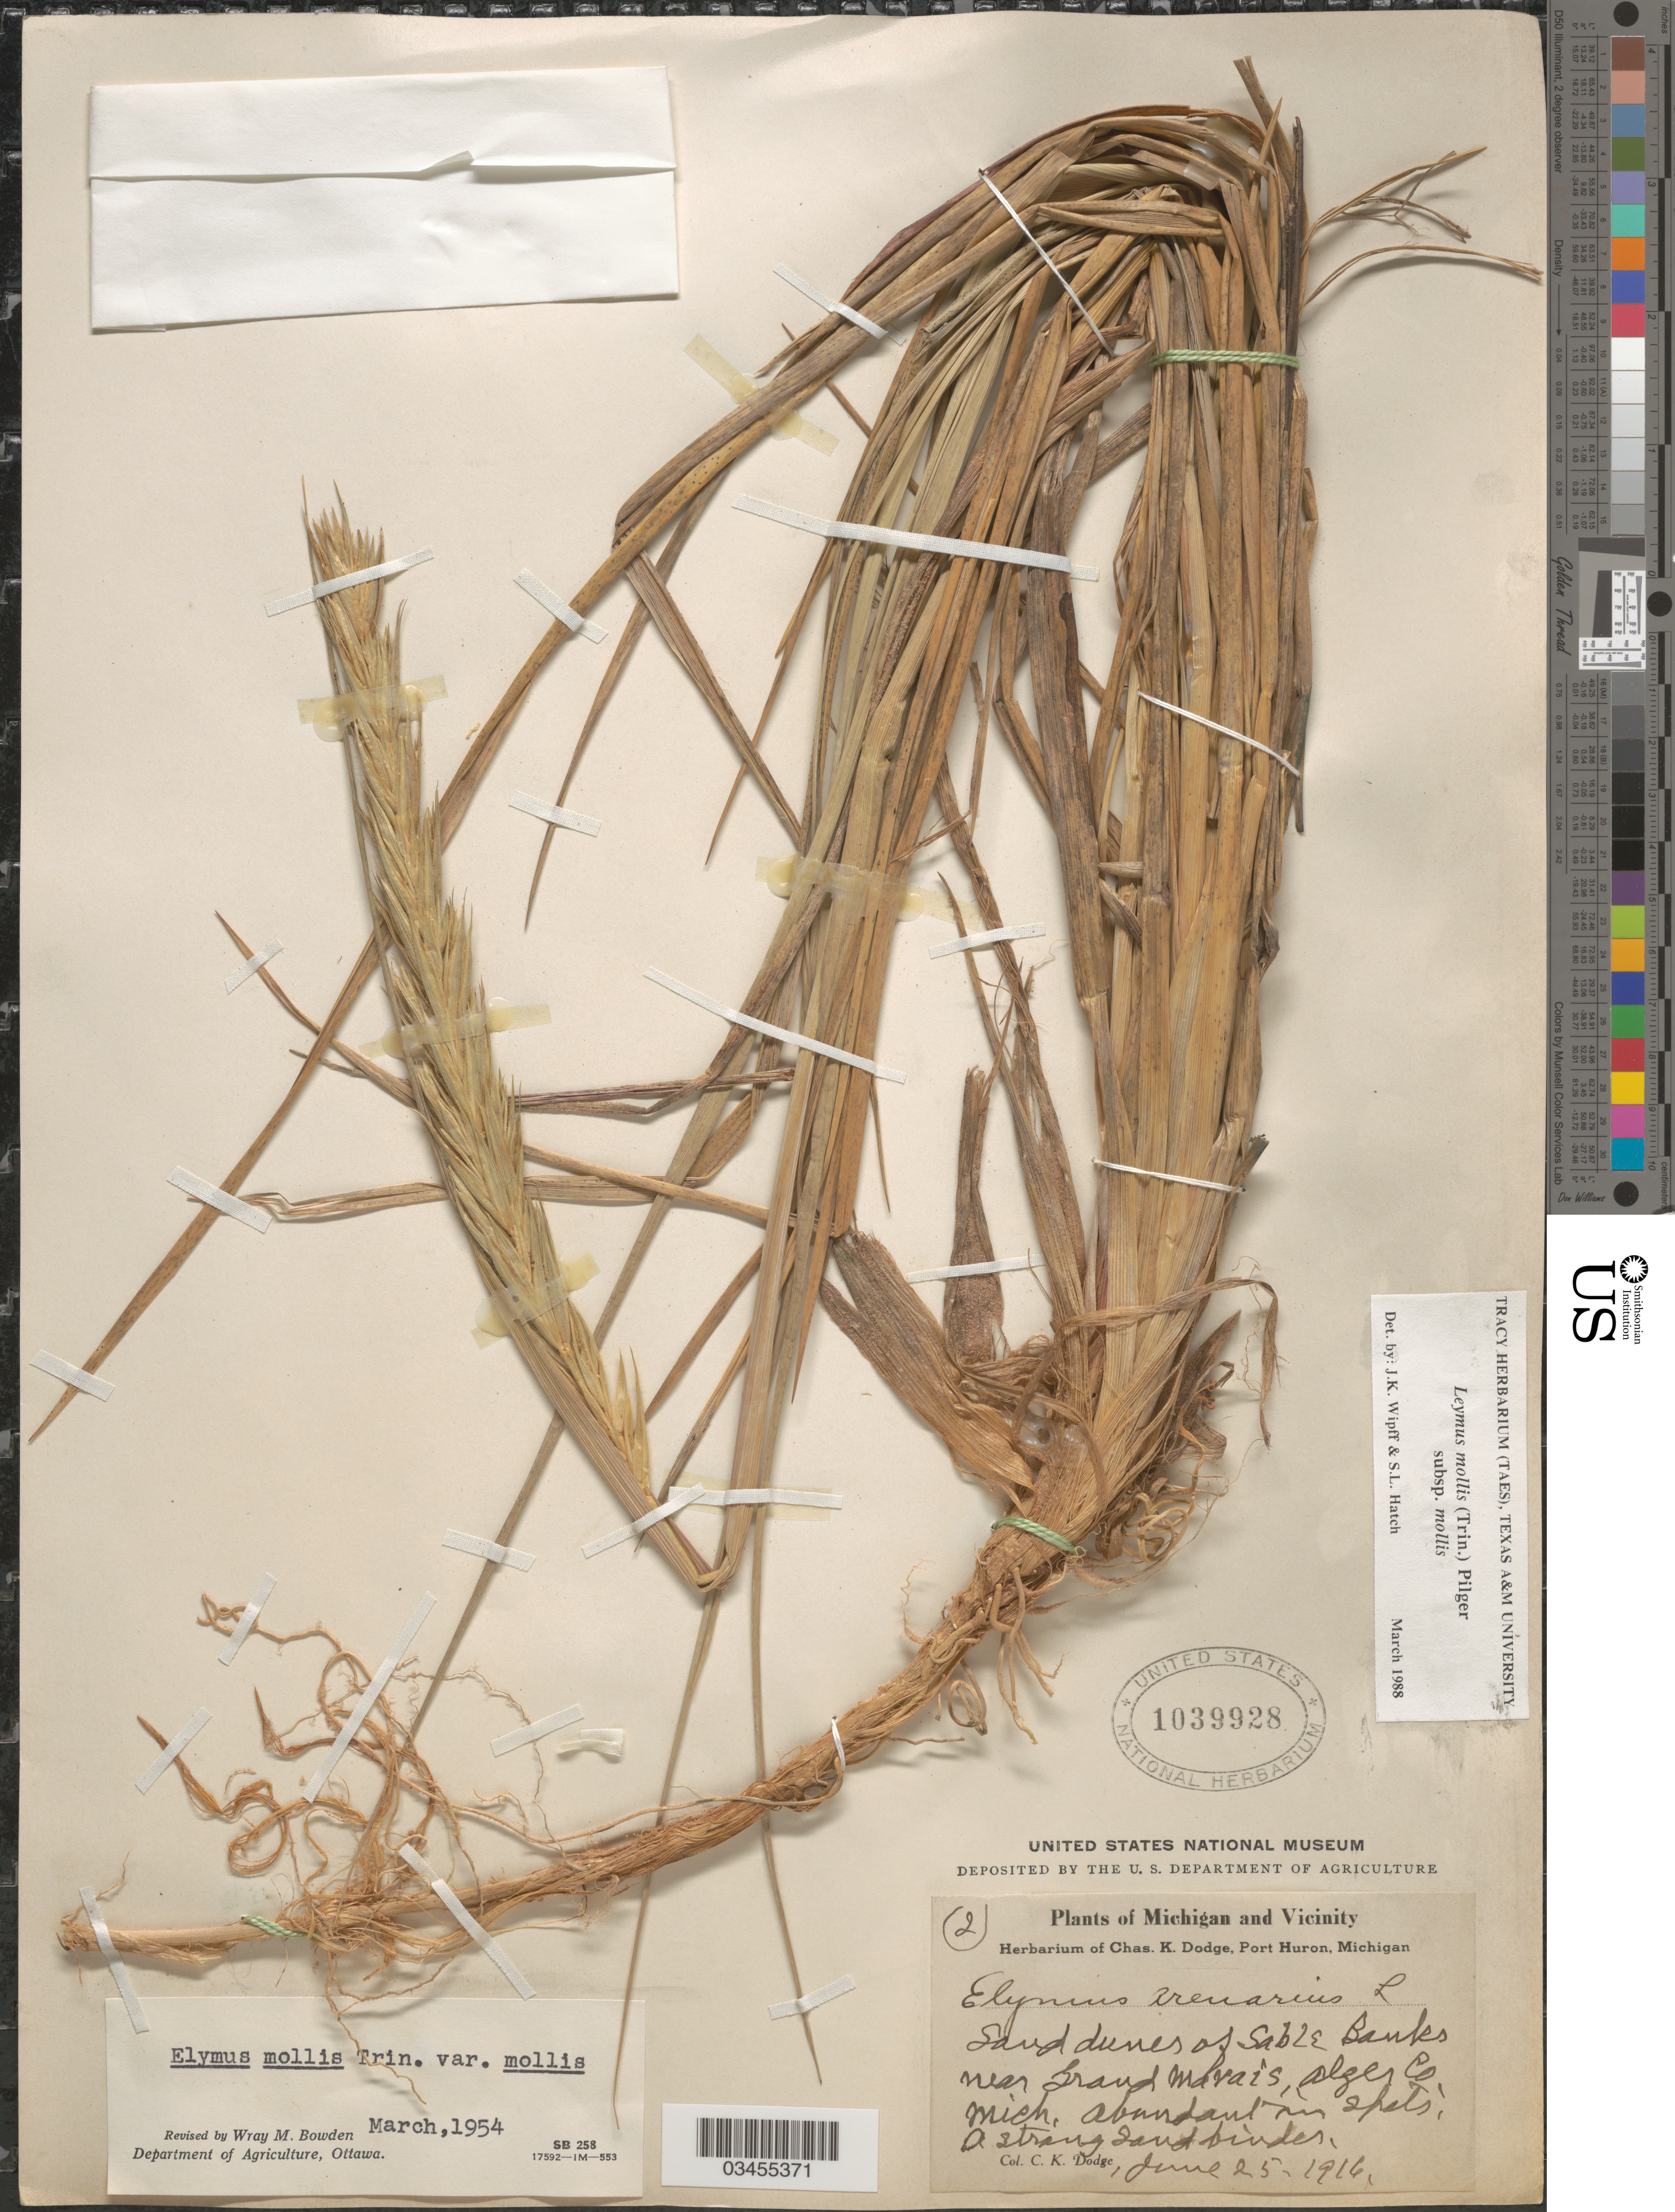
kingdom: Plantae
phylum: Tracheophyta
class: Liliopsida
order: Poales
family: Poaceae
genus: Leymus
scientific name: Leymus mollis subsp. mollis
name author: (Trin.) Pilg.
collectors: C. K. Dodge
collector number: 2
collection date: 1916-06-25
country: United States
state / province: Michigan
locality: Michigan and Vicinity. Sand dunes of Sable Banks near Grand Marais, Alger Co.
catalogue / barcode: US 1039928